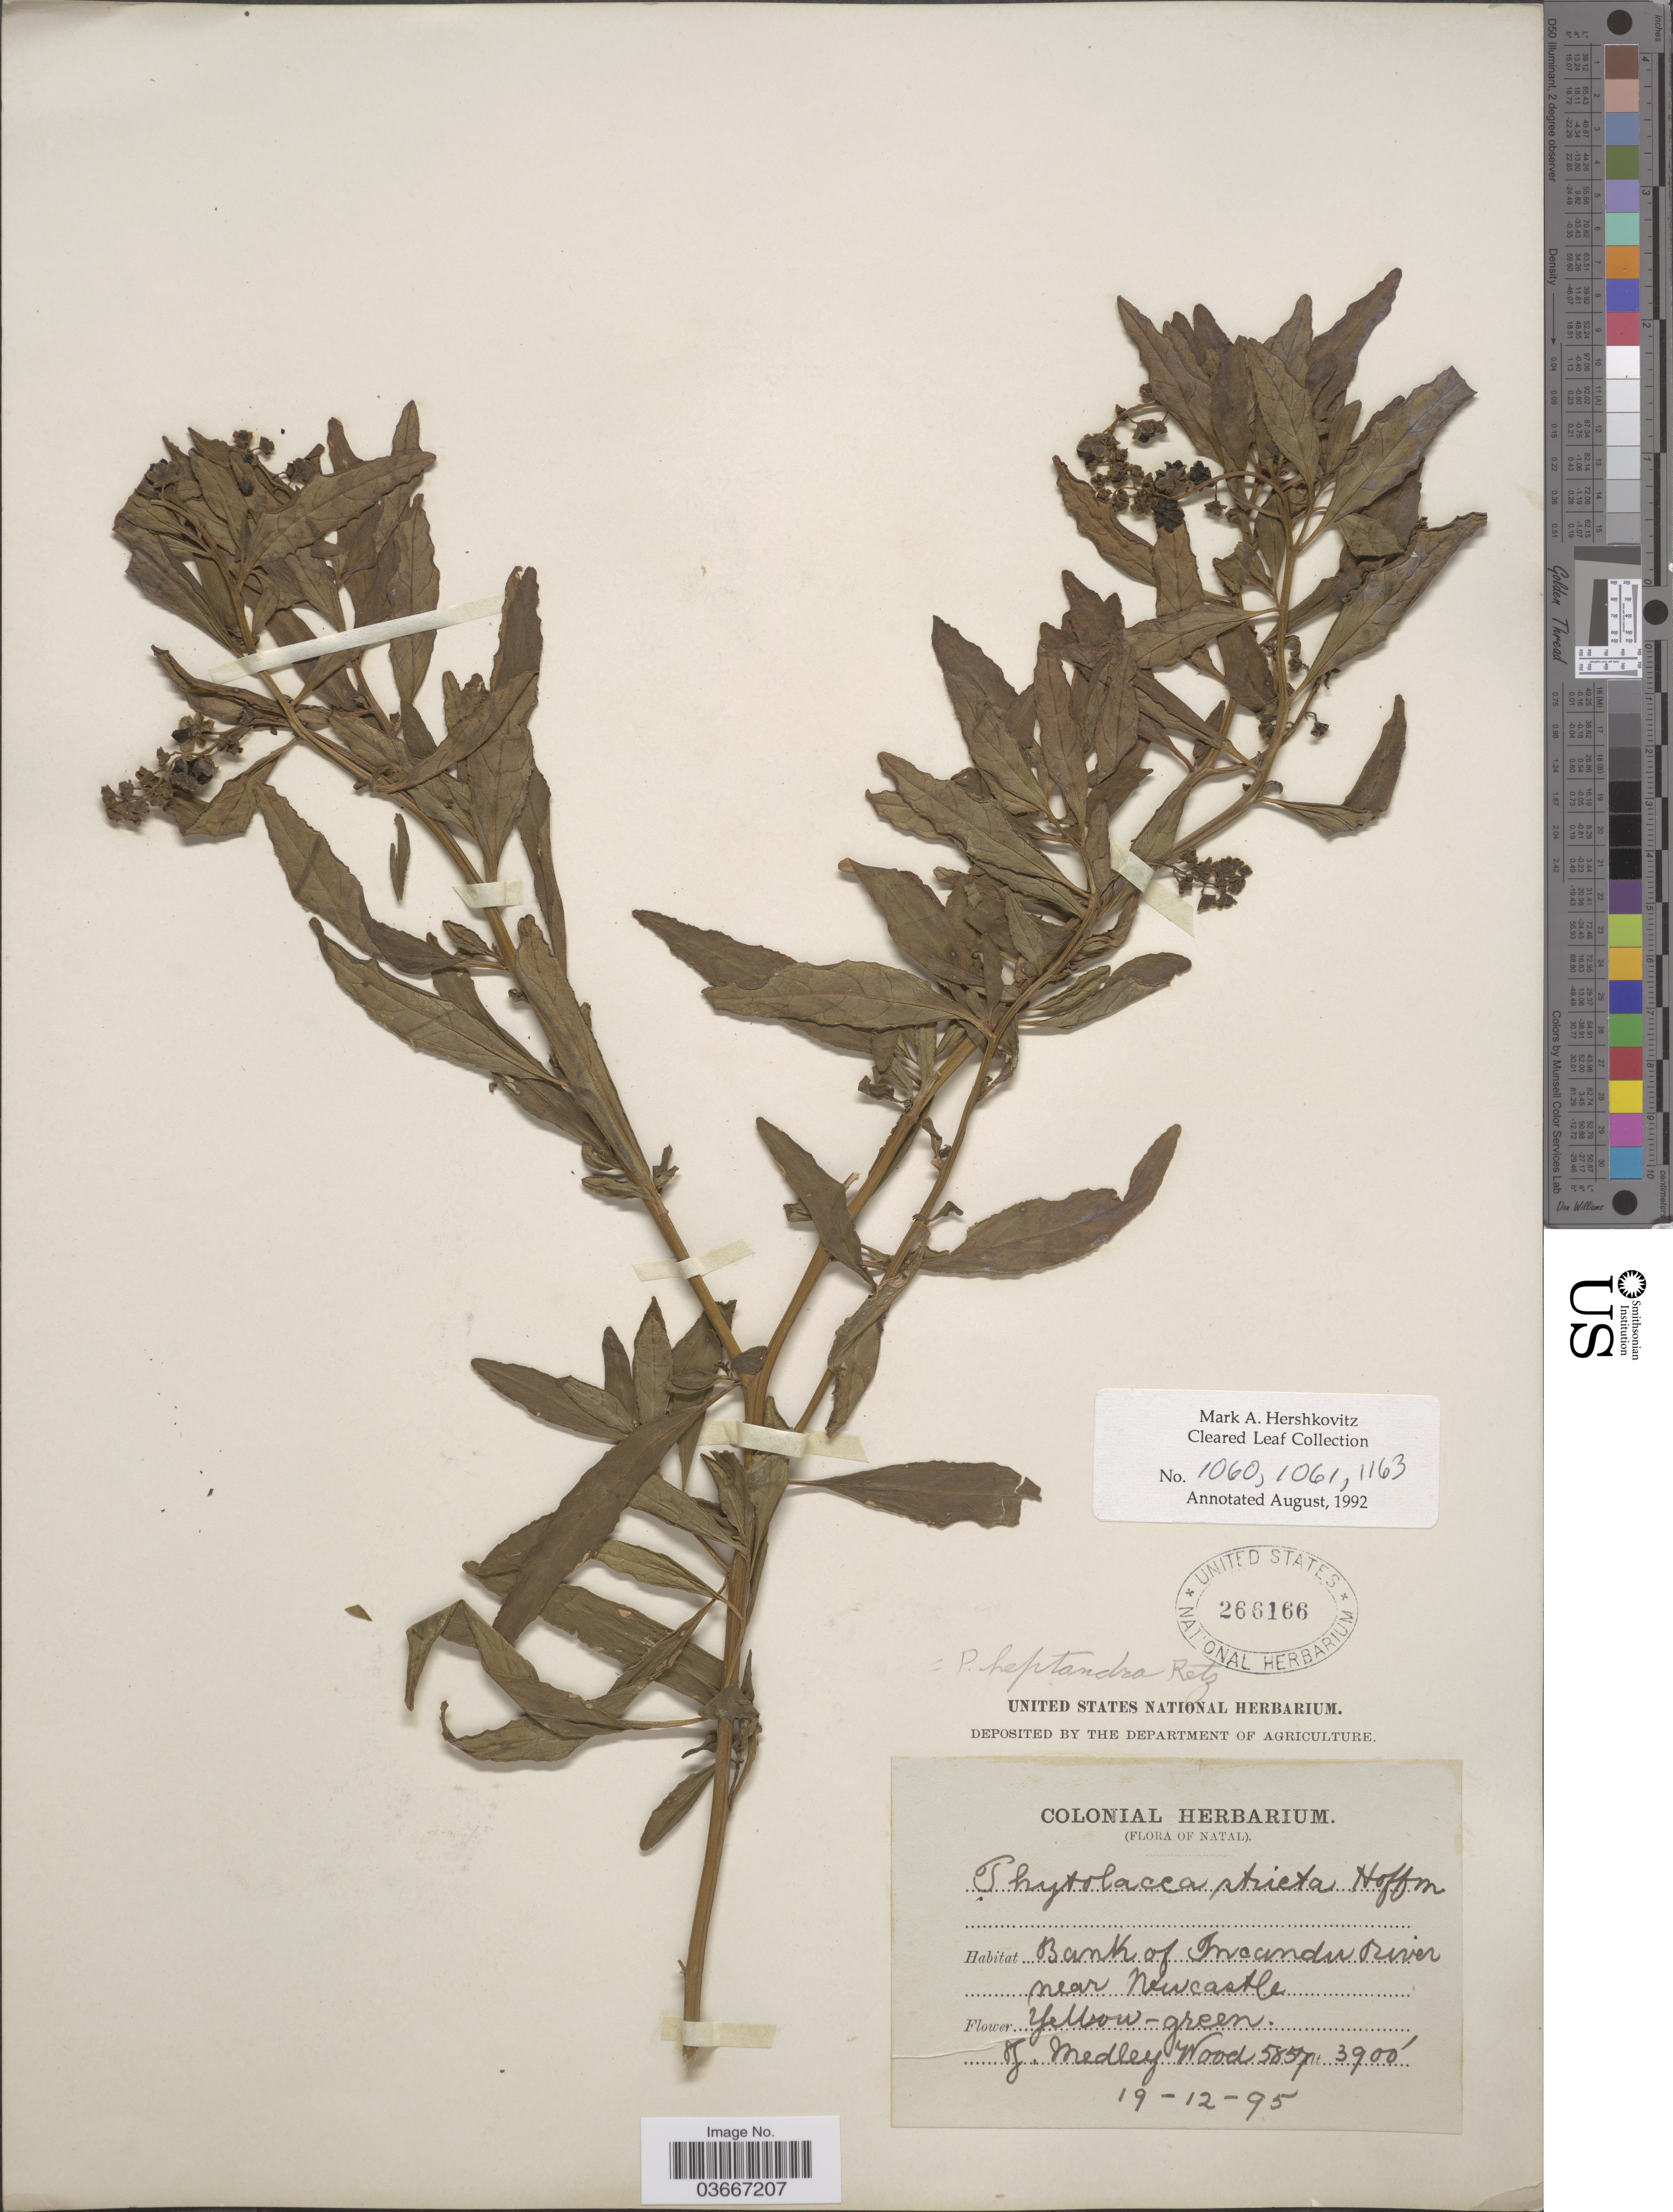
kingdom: Plantae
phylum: Tracheophyta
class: Magnoliopsida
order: Caryophyllales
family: Phytolaccaceae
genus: Phytolacca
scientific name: Phytolacca heptandra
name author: Retz.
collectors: J. Medley Wood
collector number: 5857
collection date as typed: Transcribed d/m/y: 19/12/95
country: South Africa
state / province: KwaZulu-Natal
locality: Natal. Bank of Incandu River near Newcastle.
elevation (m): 1189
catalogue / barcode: US 266166